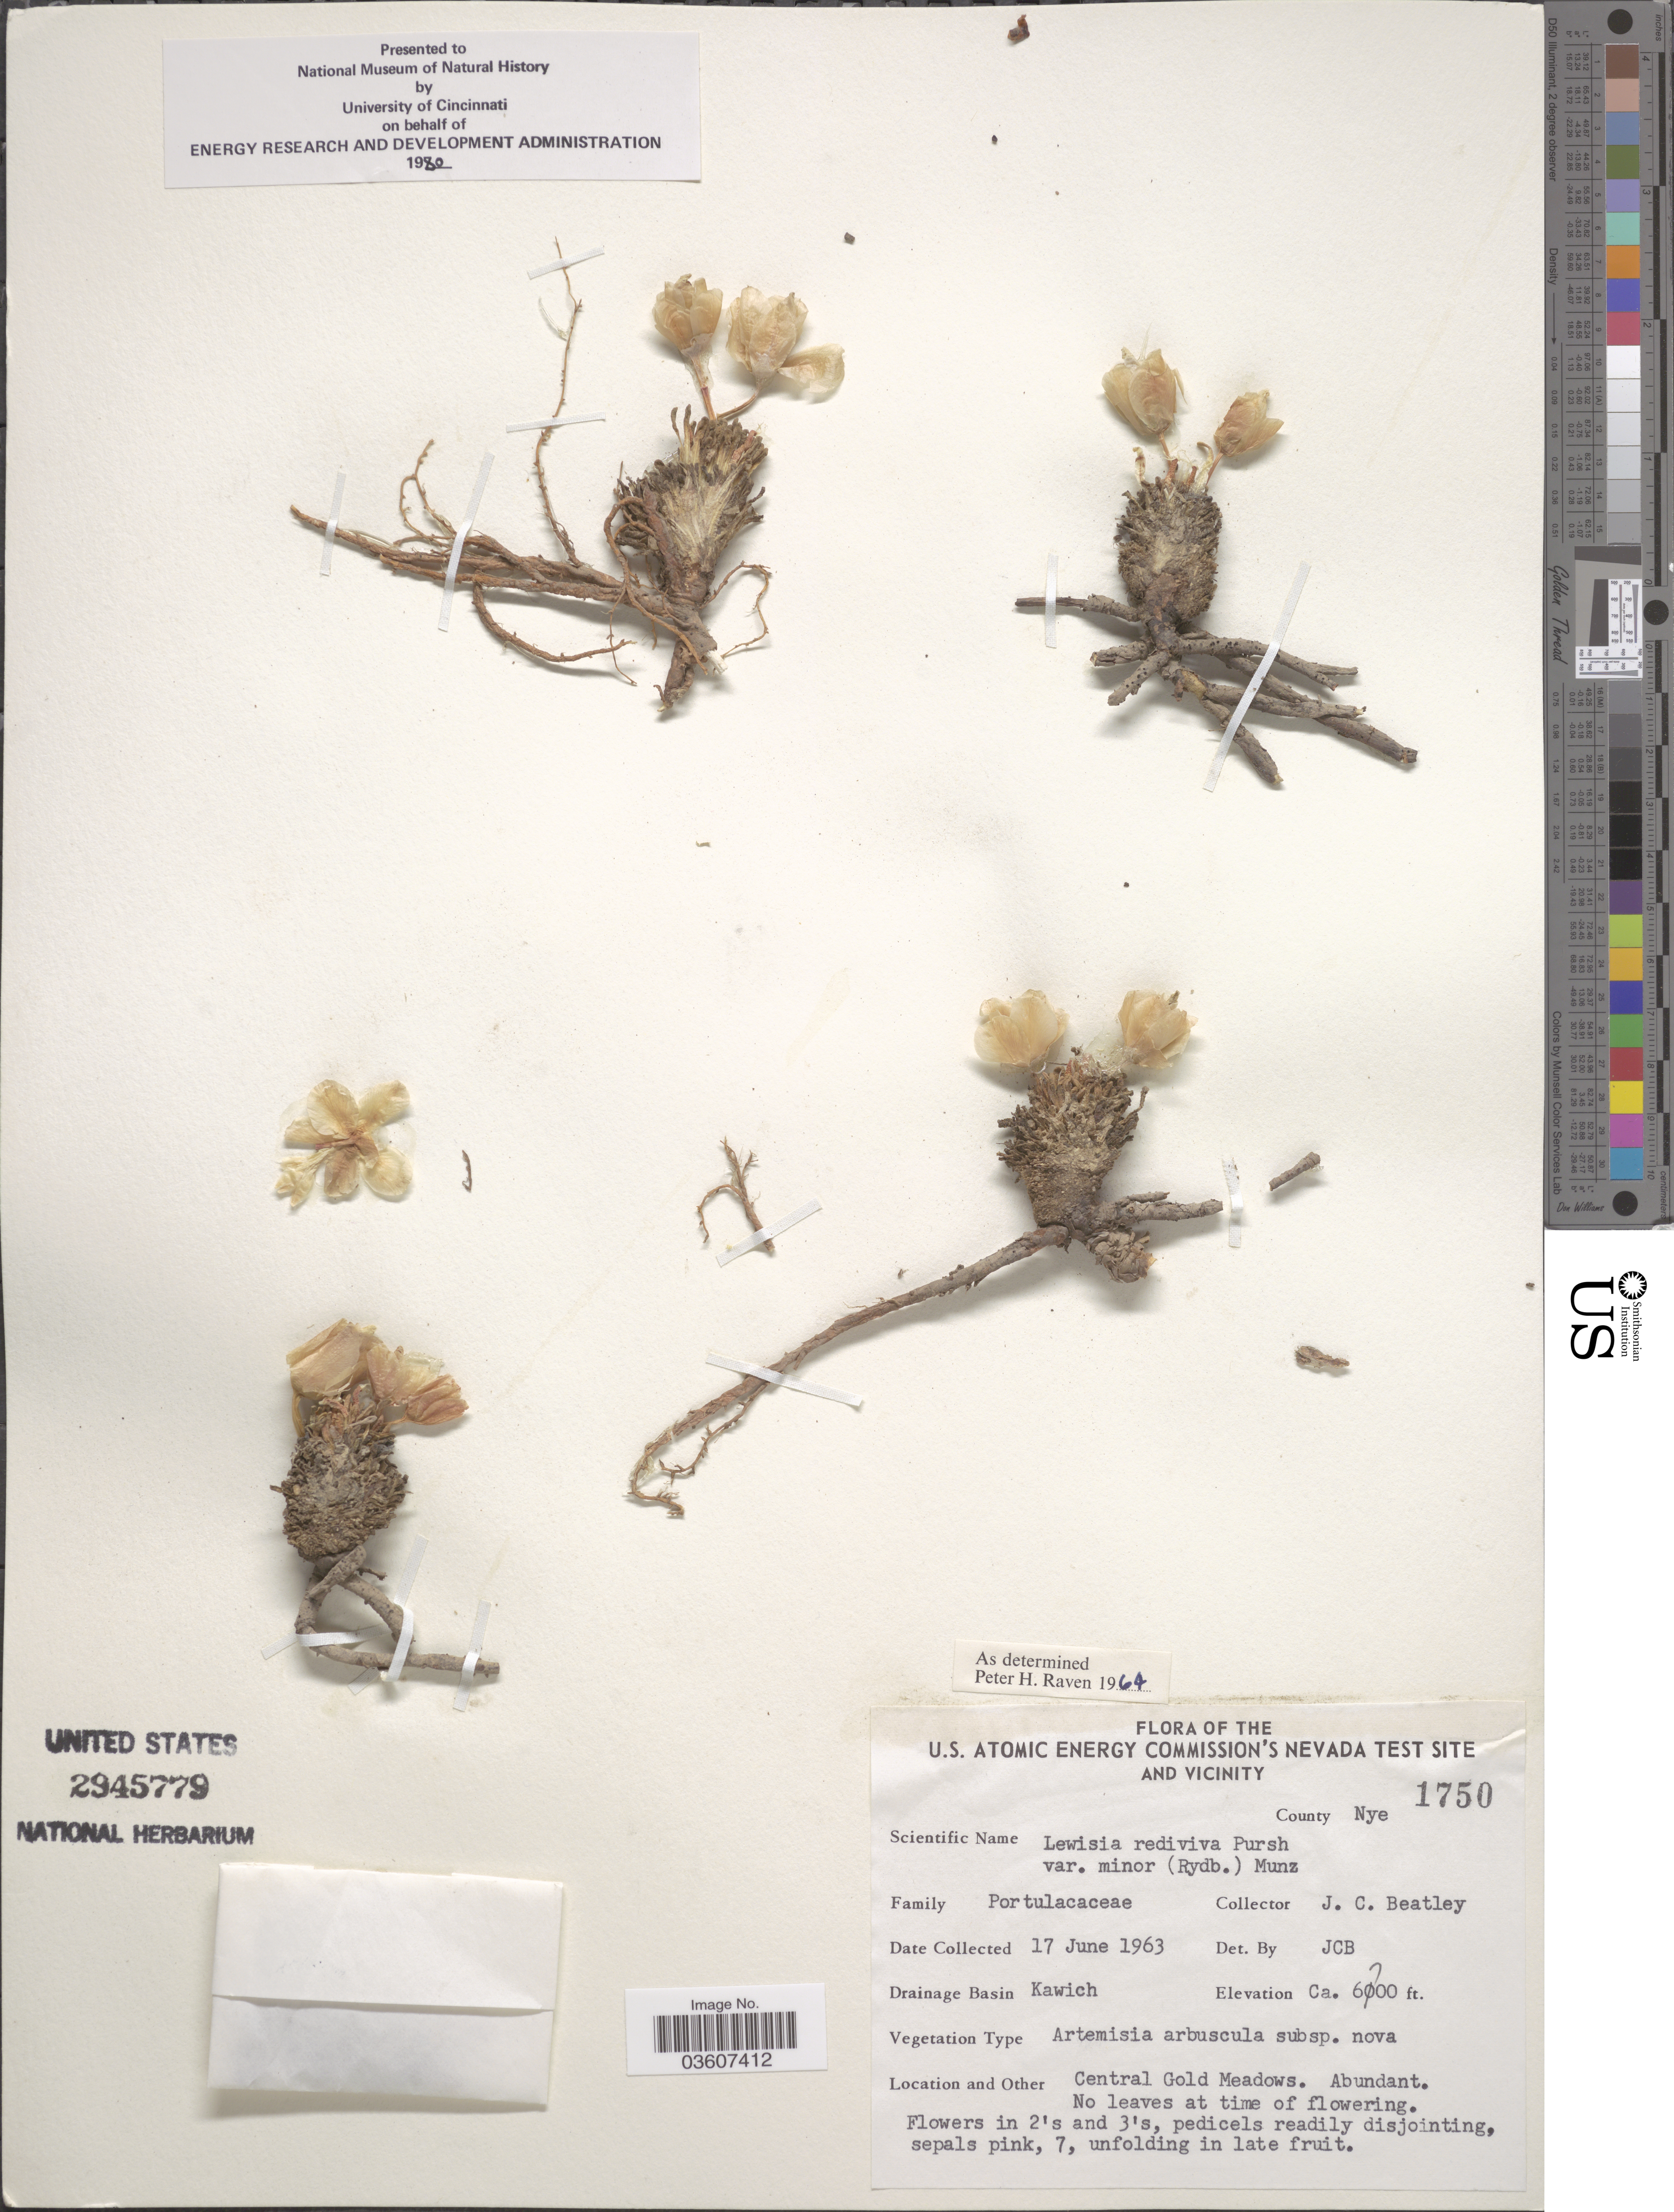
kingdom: Plantae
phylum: Tracheophyta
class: Magnoliopsida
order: Caryophyllales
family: Montiaceae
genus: Lewisia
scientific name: Lewisia rediviva var. minor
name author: (Rydb.) Munz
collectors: J. C. Beatley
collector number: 1750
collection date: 1963-06-17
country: United States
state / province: Nevada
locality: U.S. Atomic Energy Commission's Nevada Test Site and Vicinity. County Nye, Drainage Basin Kawich. Central Gold Meadows.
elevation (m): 2042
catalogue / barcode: US 2945779